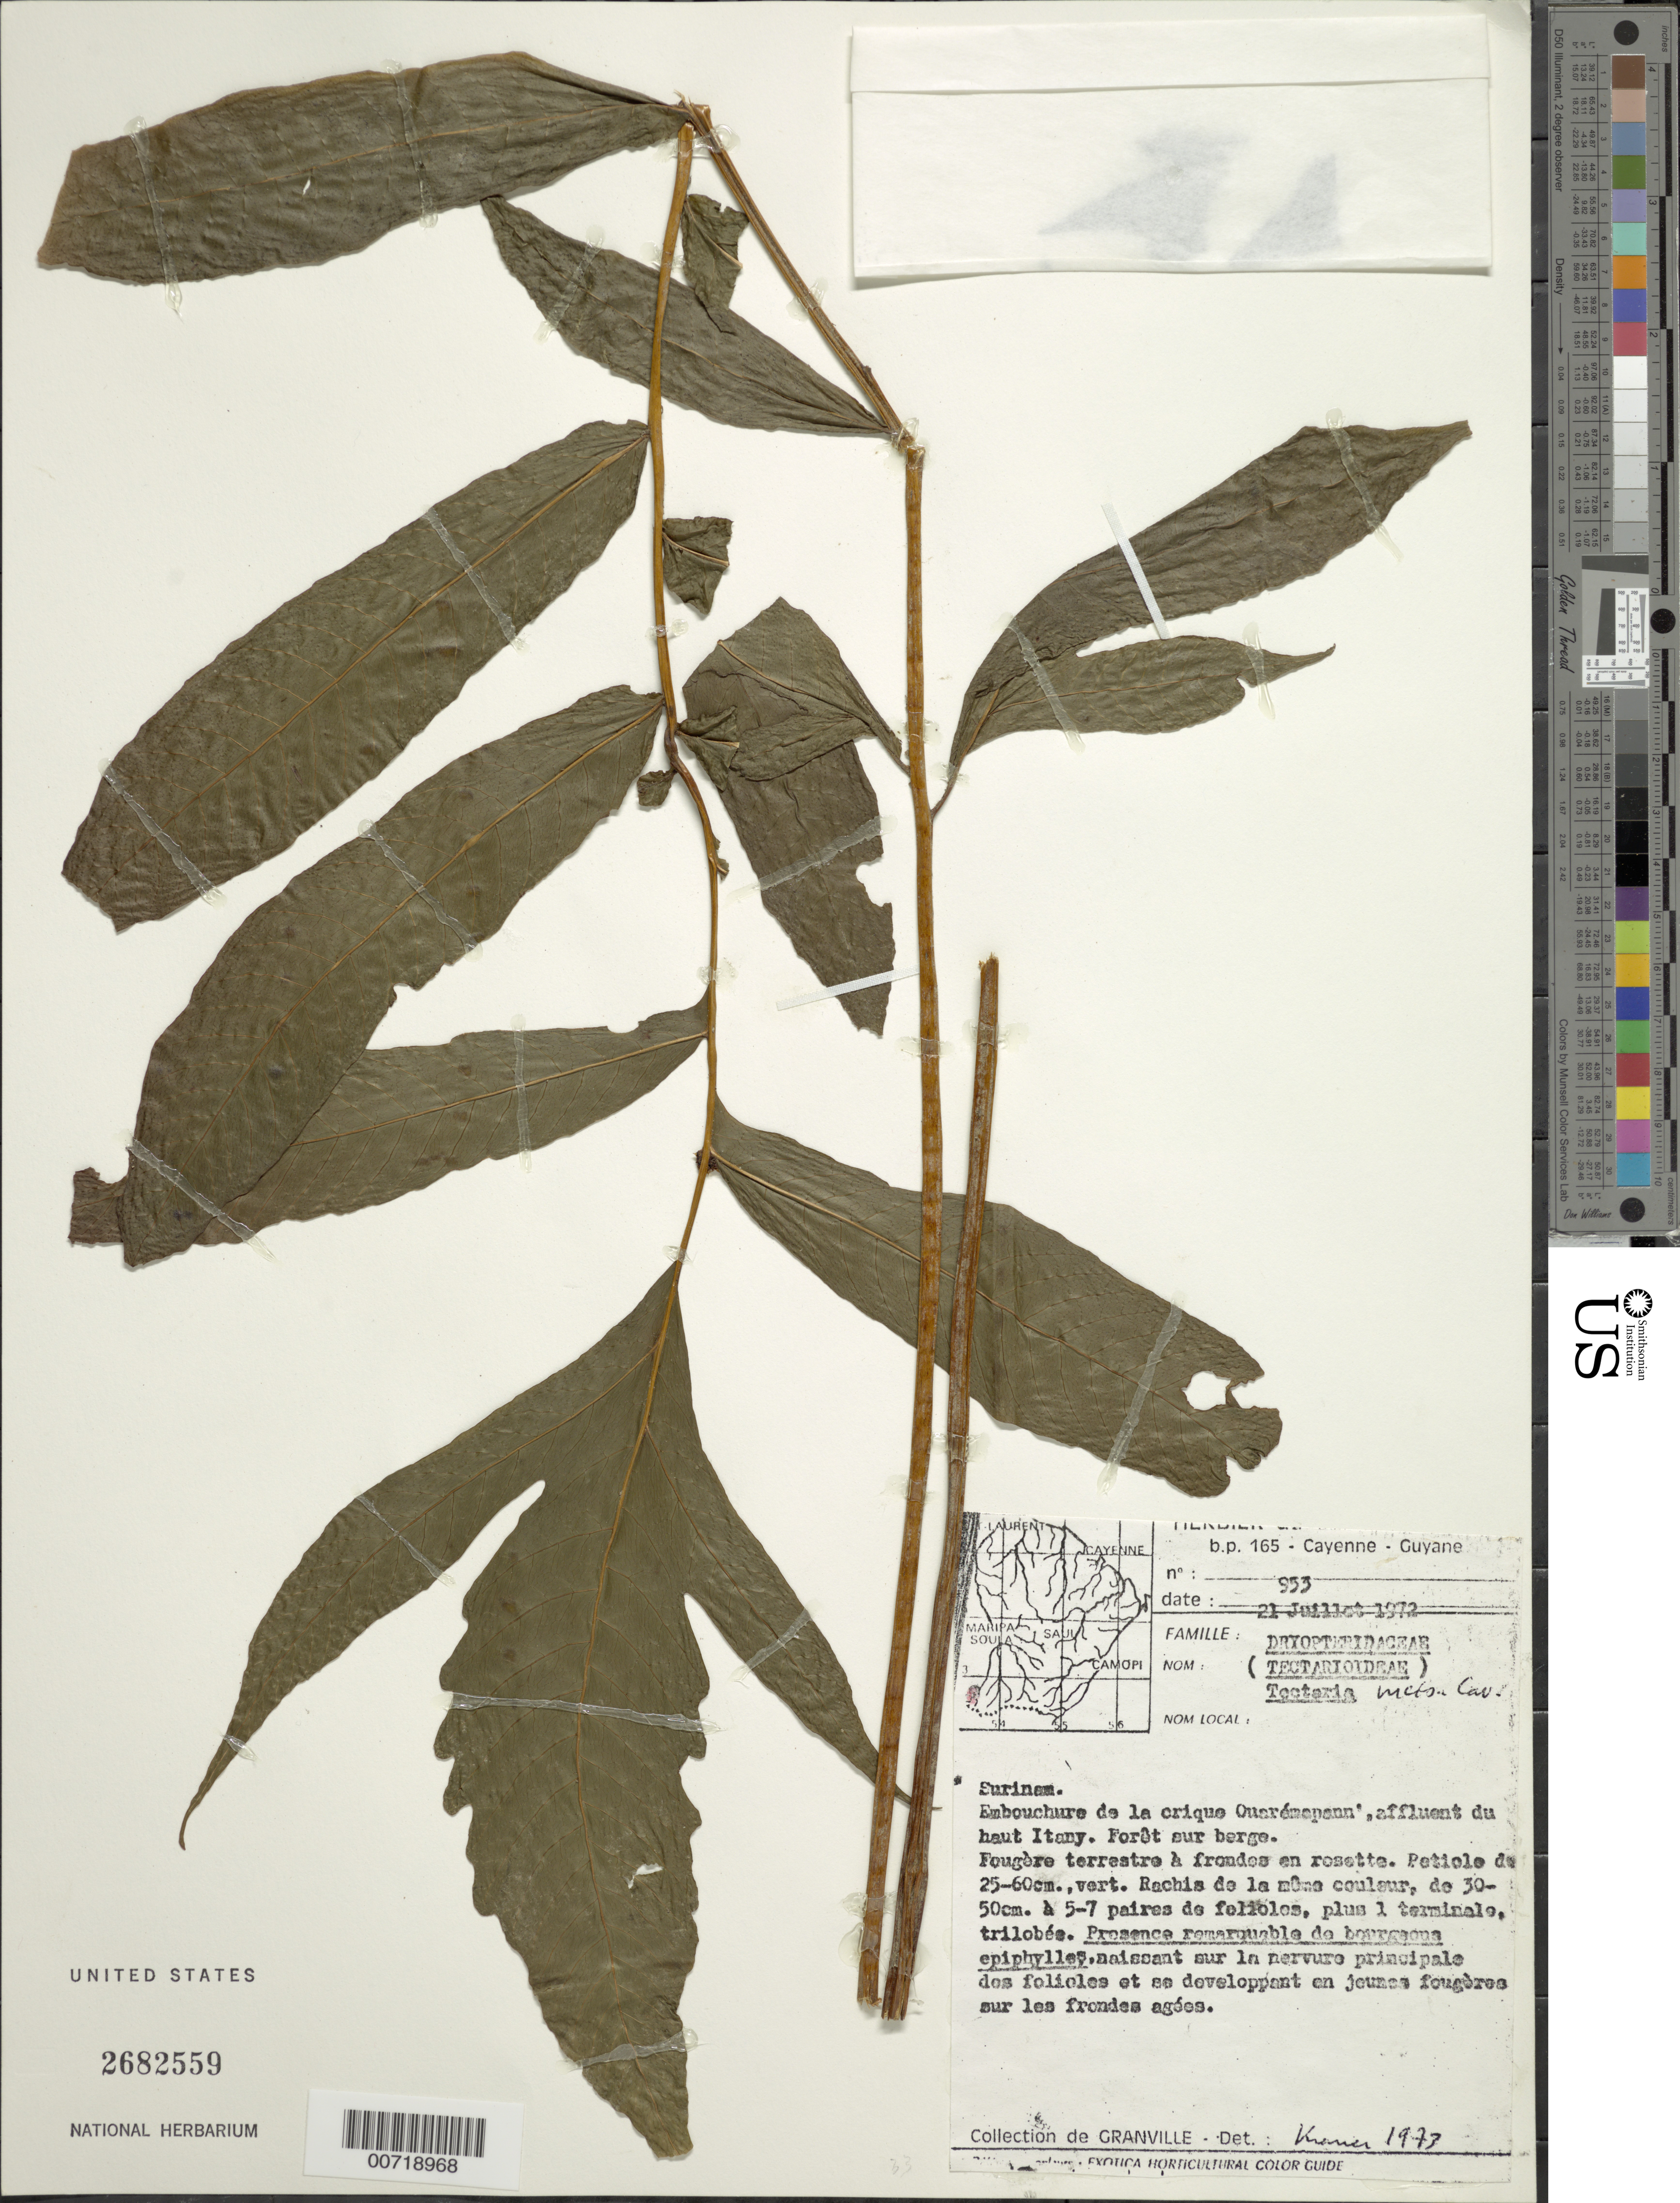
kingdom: Plantae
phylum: Tracheophyta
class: Polypodiopsida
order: Polypodiales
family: Tectariaceae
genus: Tectaria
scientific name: Tectaria incisa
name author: Cav.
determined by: Kramer, K. U.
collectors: J.-J. de Granville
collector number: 953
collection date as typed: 21-Jul-72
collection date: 1972-07-21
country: Suriname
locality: Crique Ouaremapann, affl. of Itany R.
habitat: Creek bank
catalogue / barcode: US 2682559